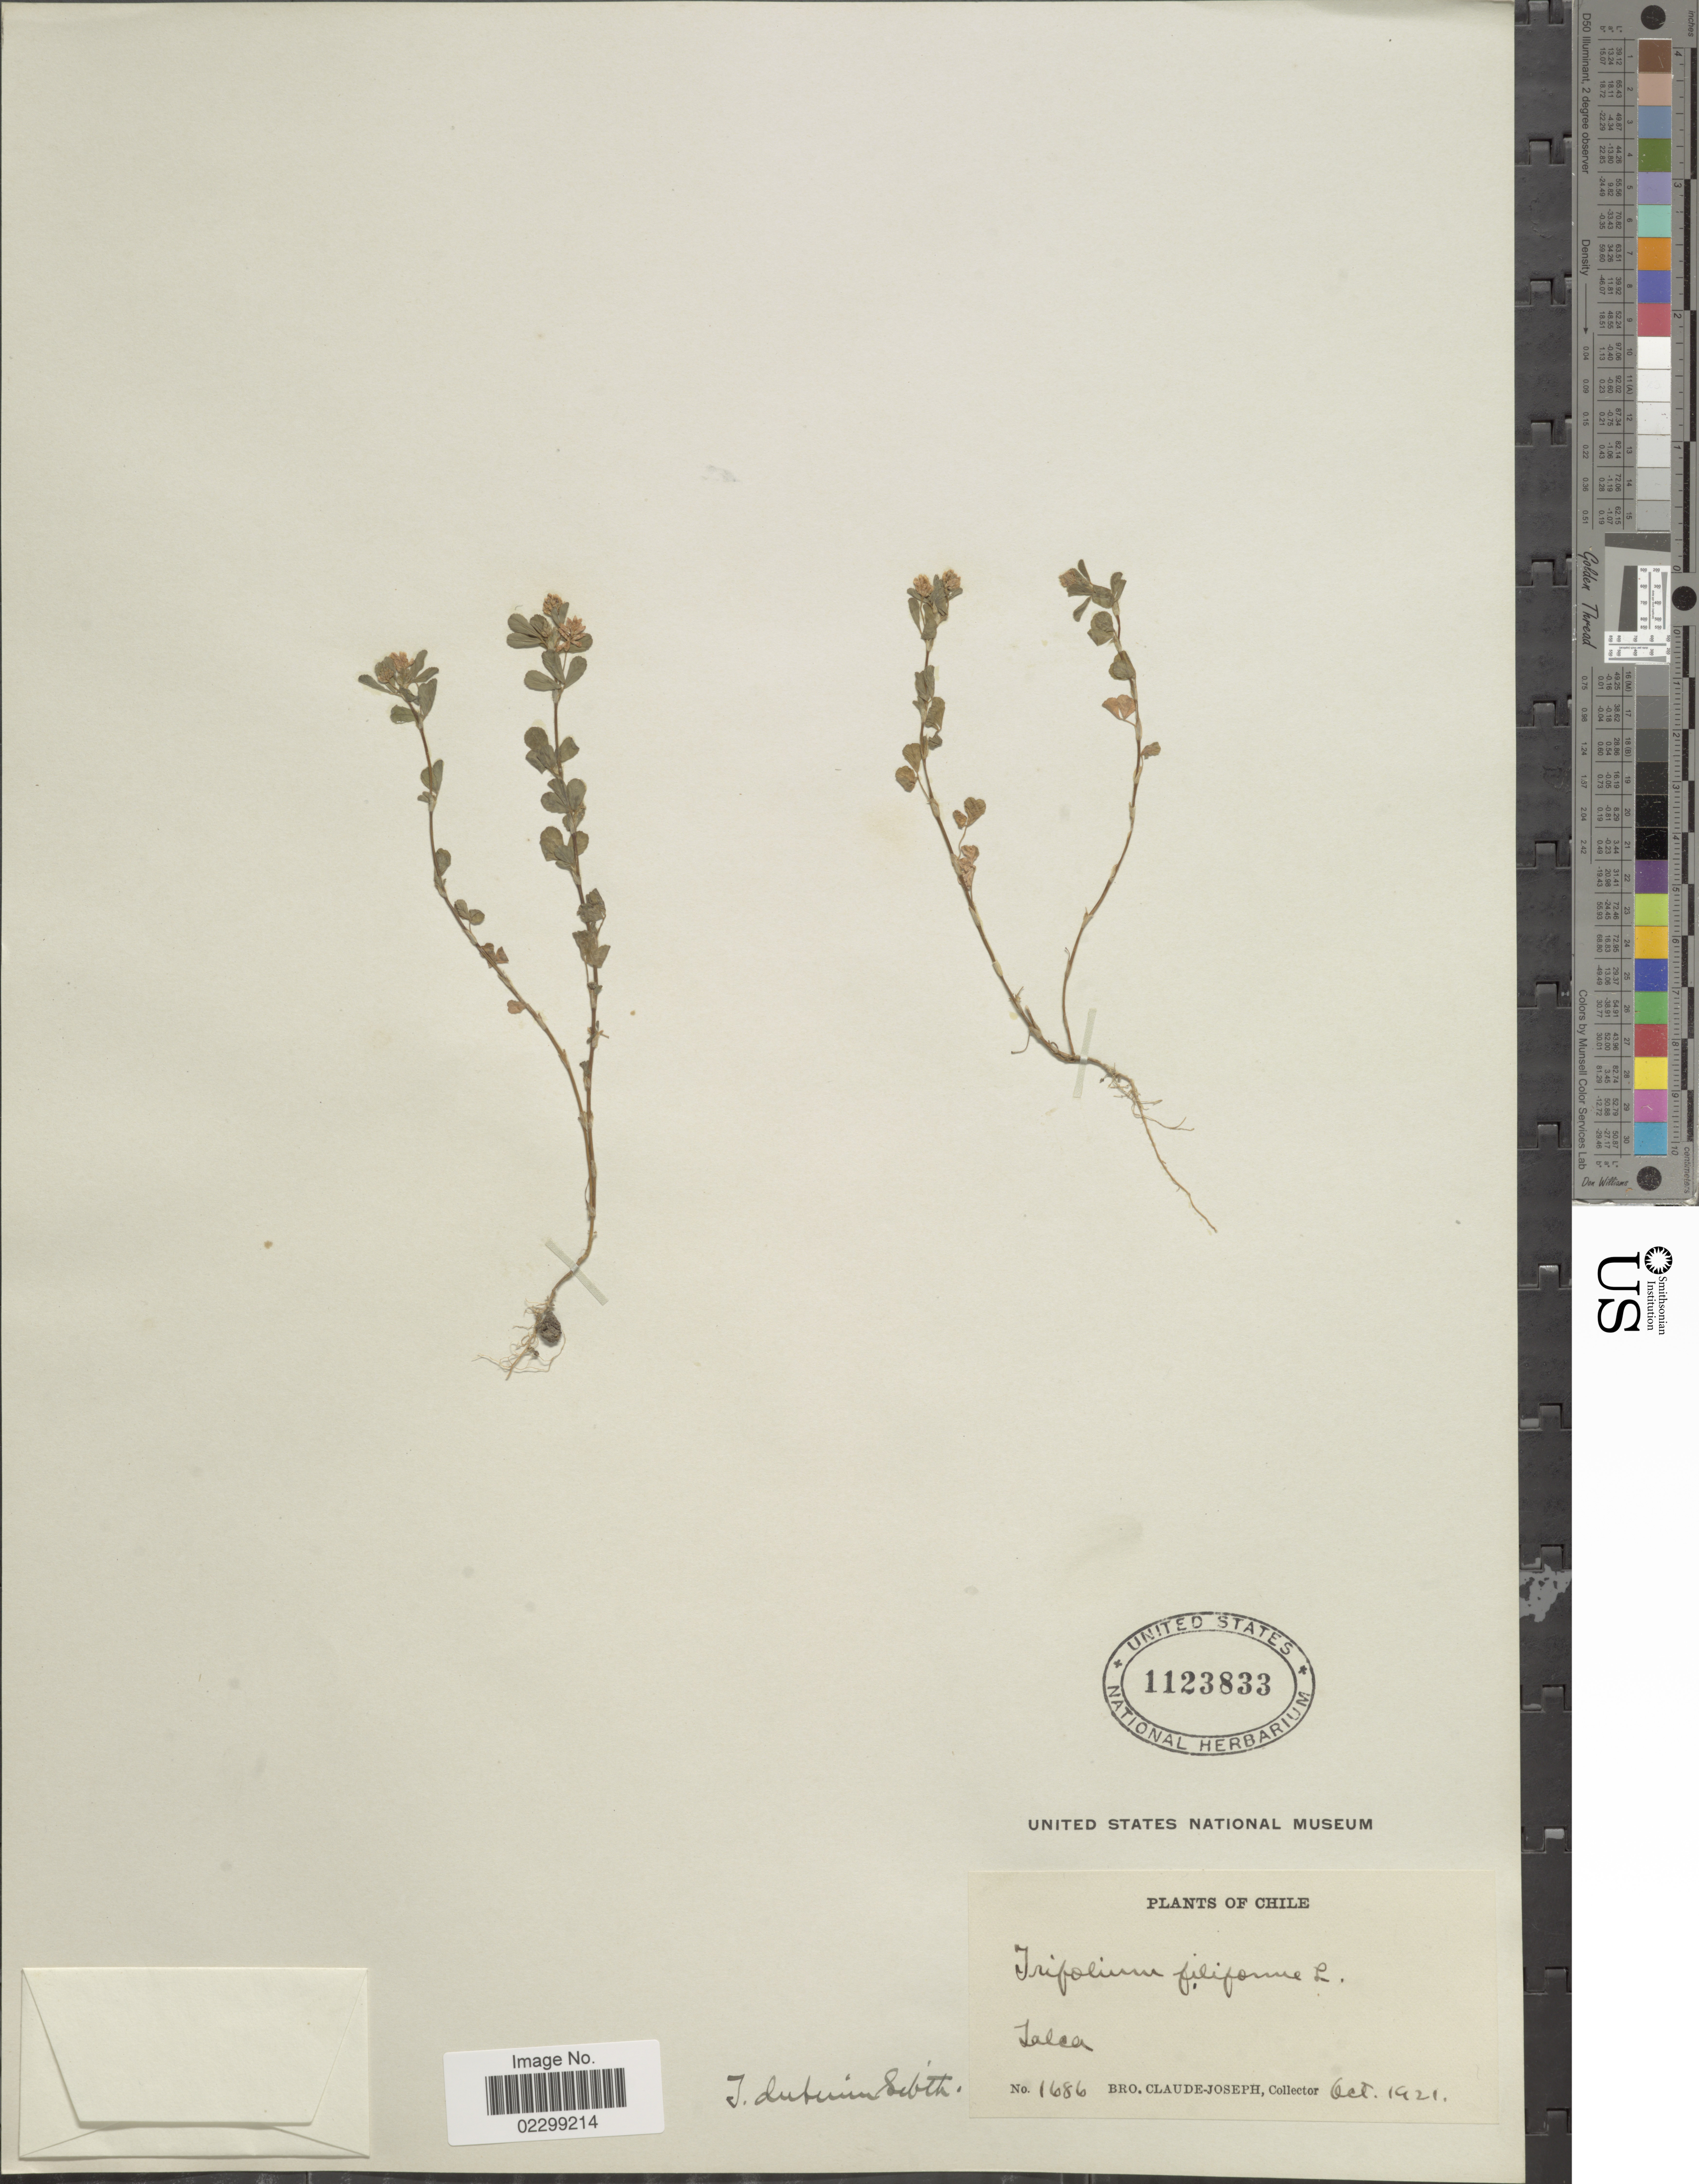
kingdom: Plantae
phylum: Tracheophyta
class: Magnoliopsida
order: Fabales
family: Fabaceae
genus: Trifolium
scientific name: Trifolium dubium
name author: Sibth.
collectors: Bro. Claude-Joseph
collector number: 1686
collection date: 1921-10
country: Chile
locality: Talca.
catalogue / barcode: US 1123833